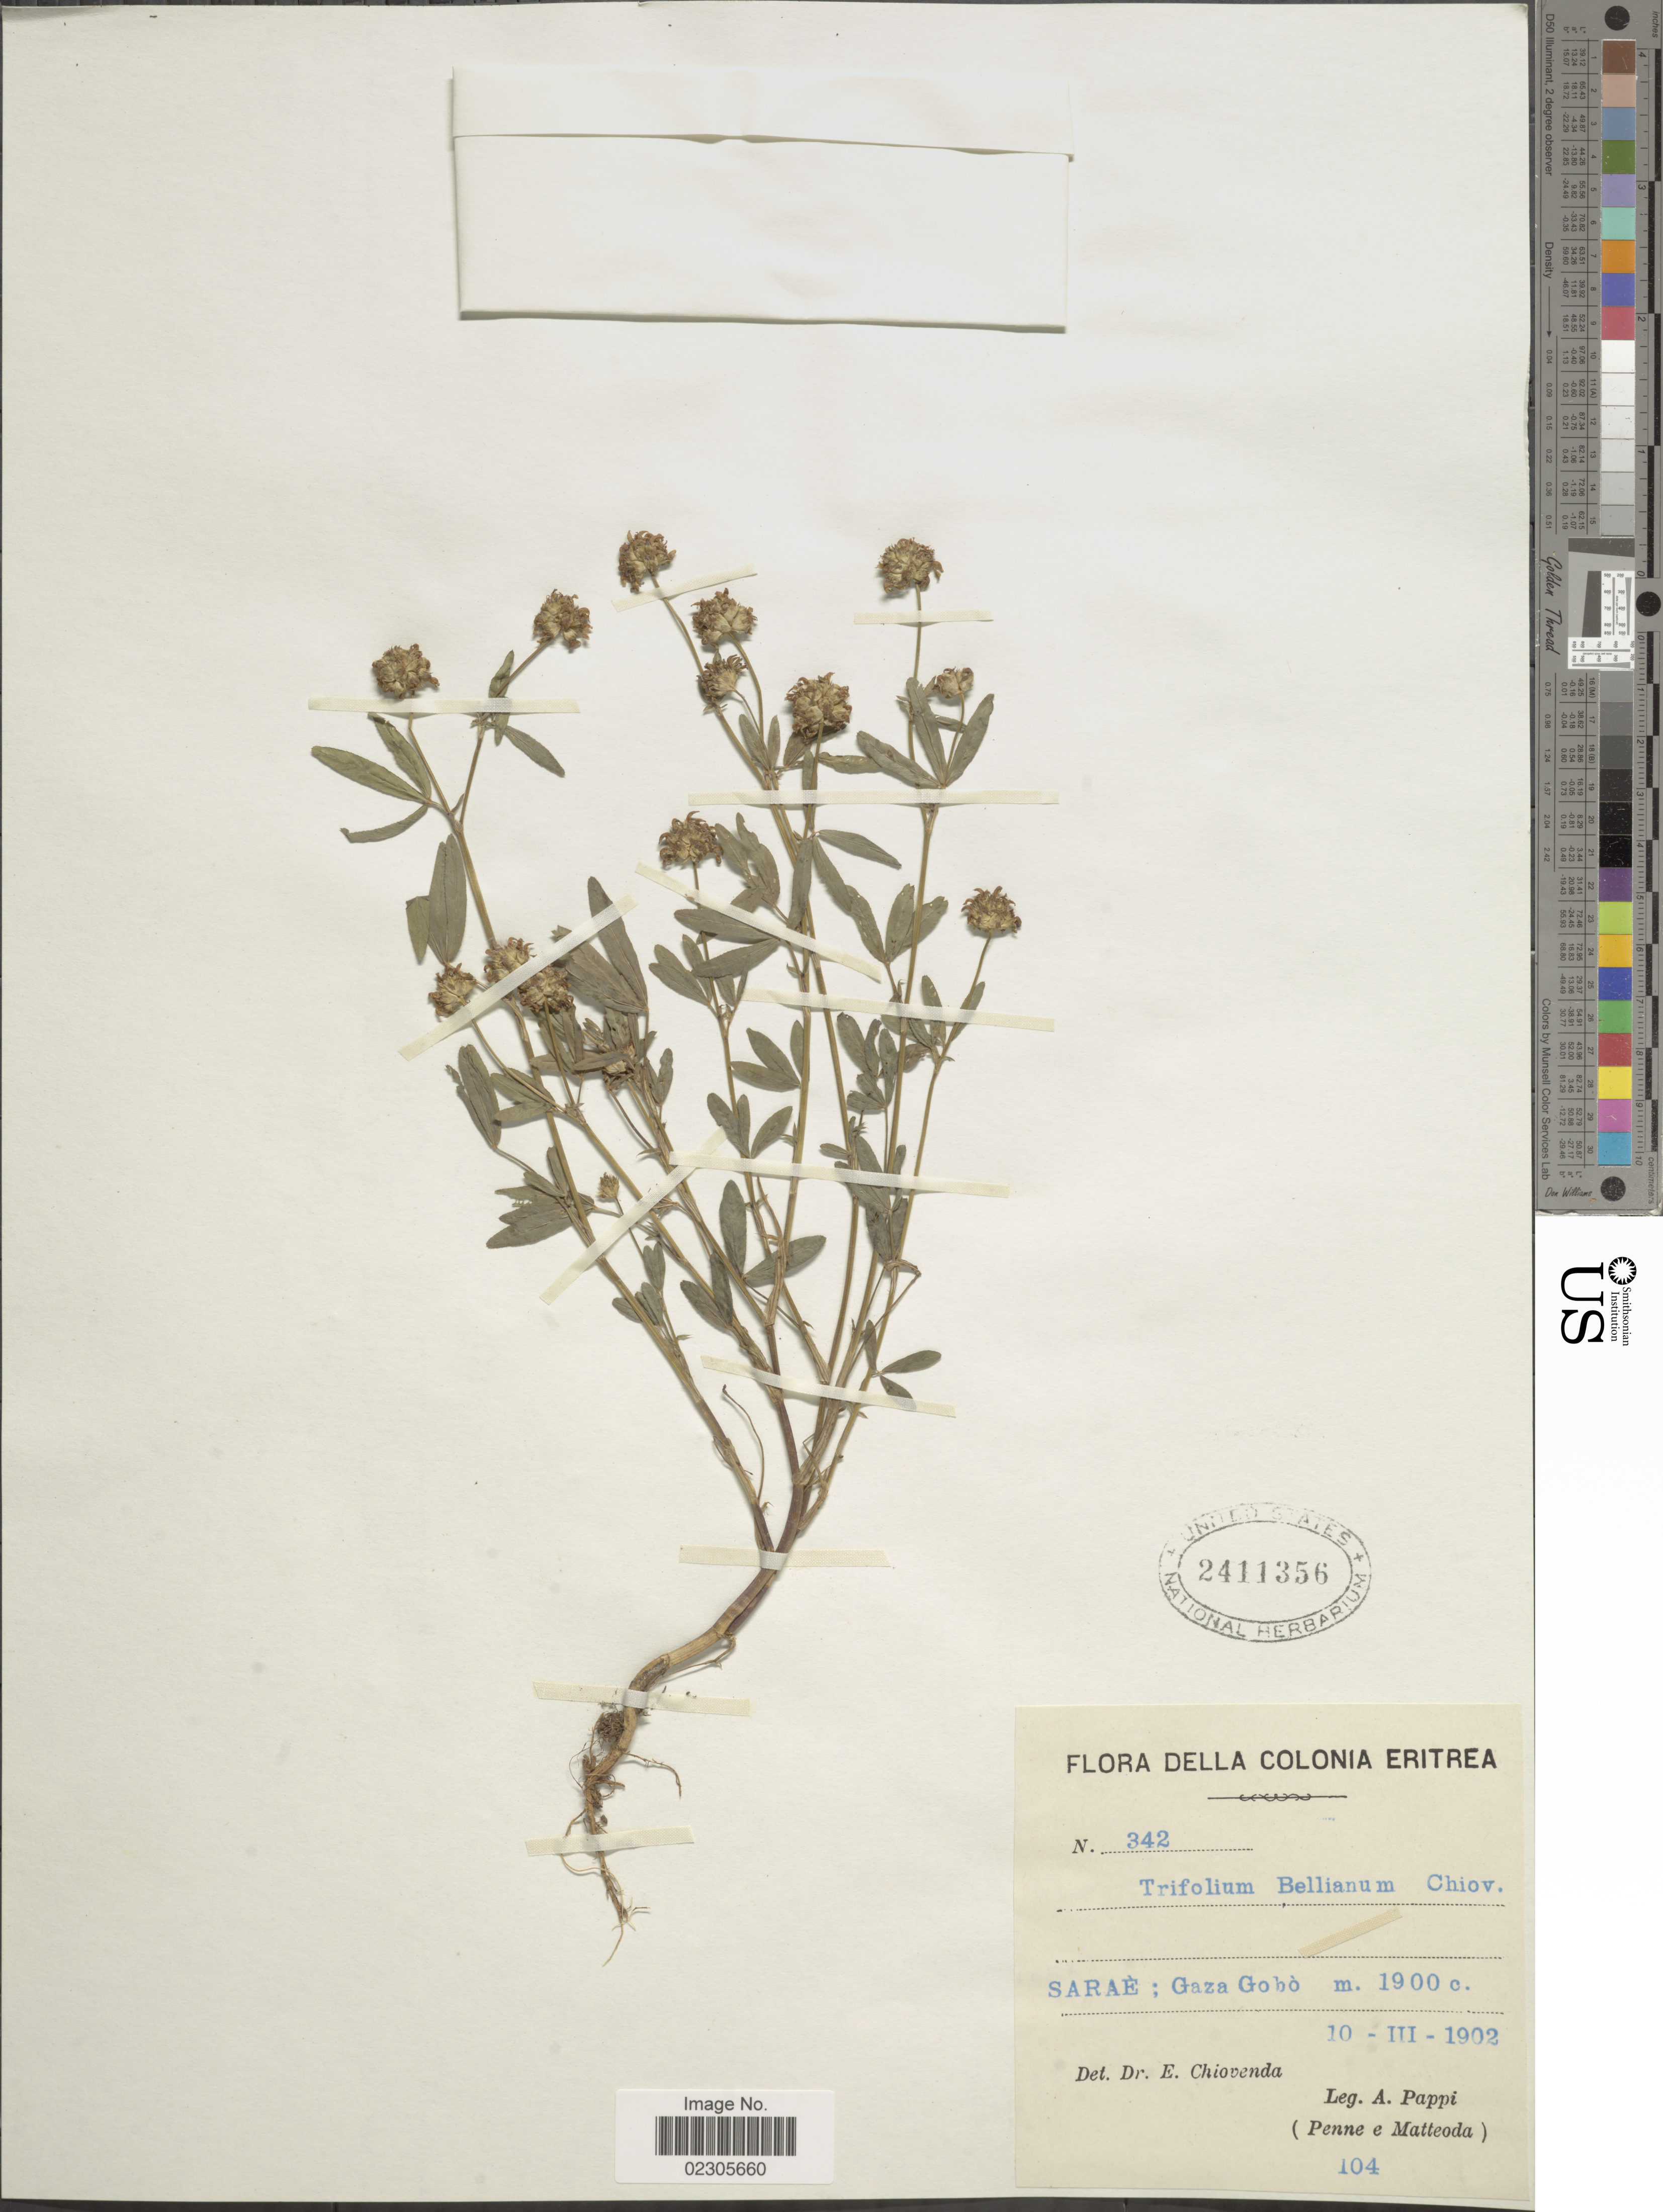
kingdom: Plantae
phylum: Tracheophyta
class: Magnoliopsida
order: Fabales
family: Fabaceae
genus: Trifolium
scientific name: Trifolium bellianum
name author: Chiov.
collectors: A. Pappi, Penne & Matteoda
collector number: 342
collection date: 1902-03-10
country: Eritrea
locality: Sarae: Gaza Gobo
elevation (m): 1900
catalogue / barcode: US 2411356